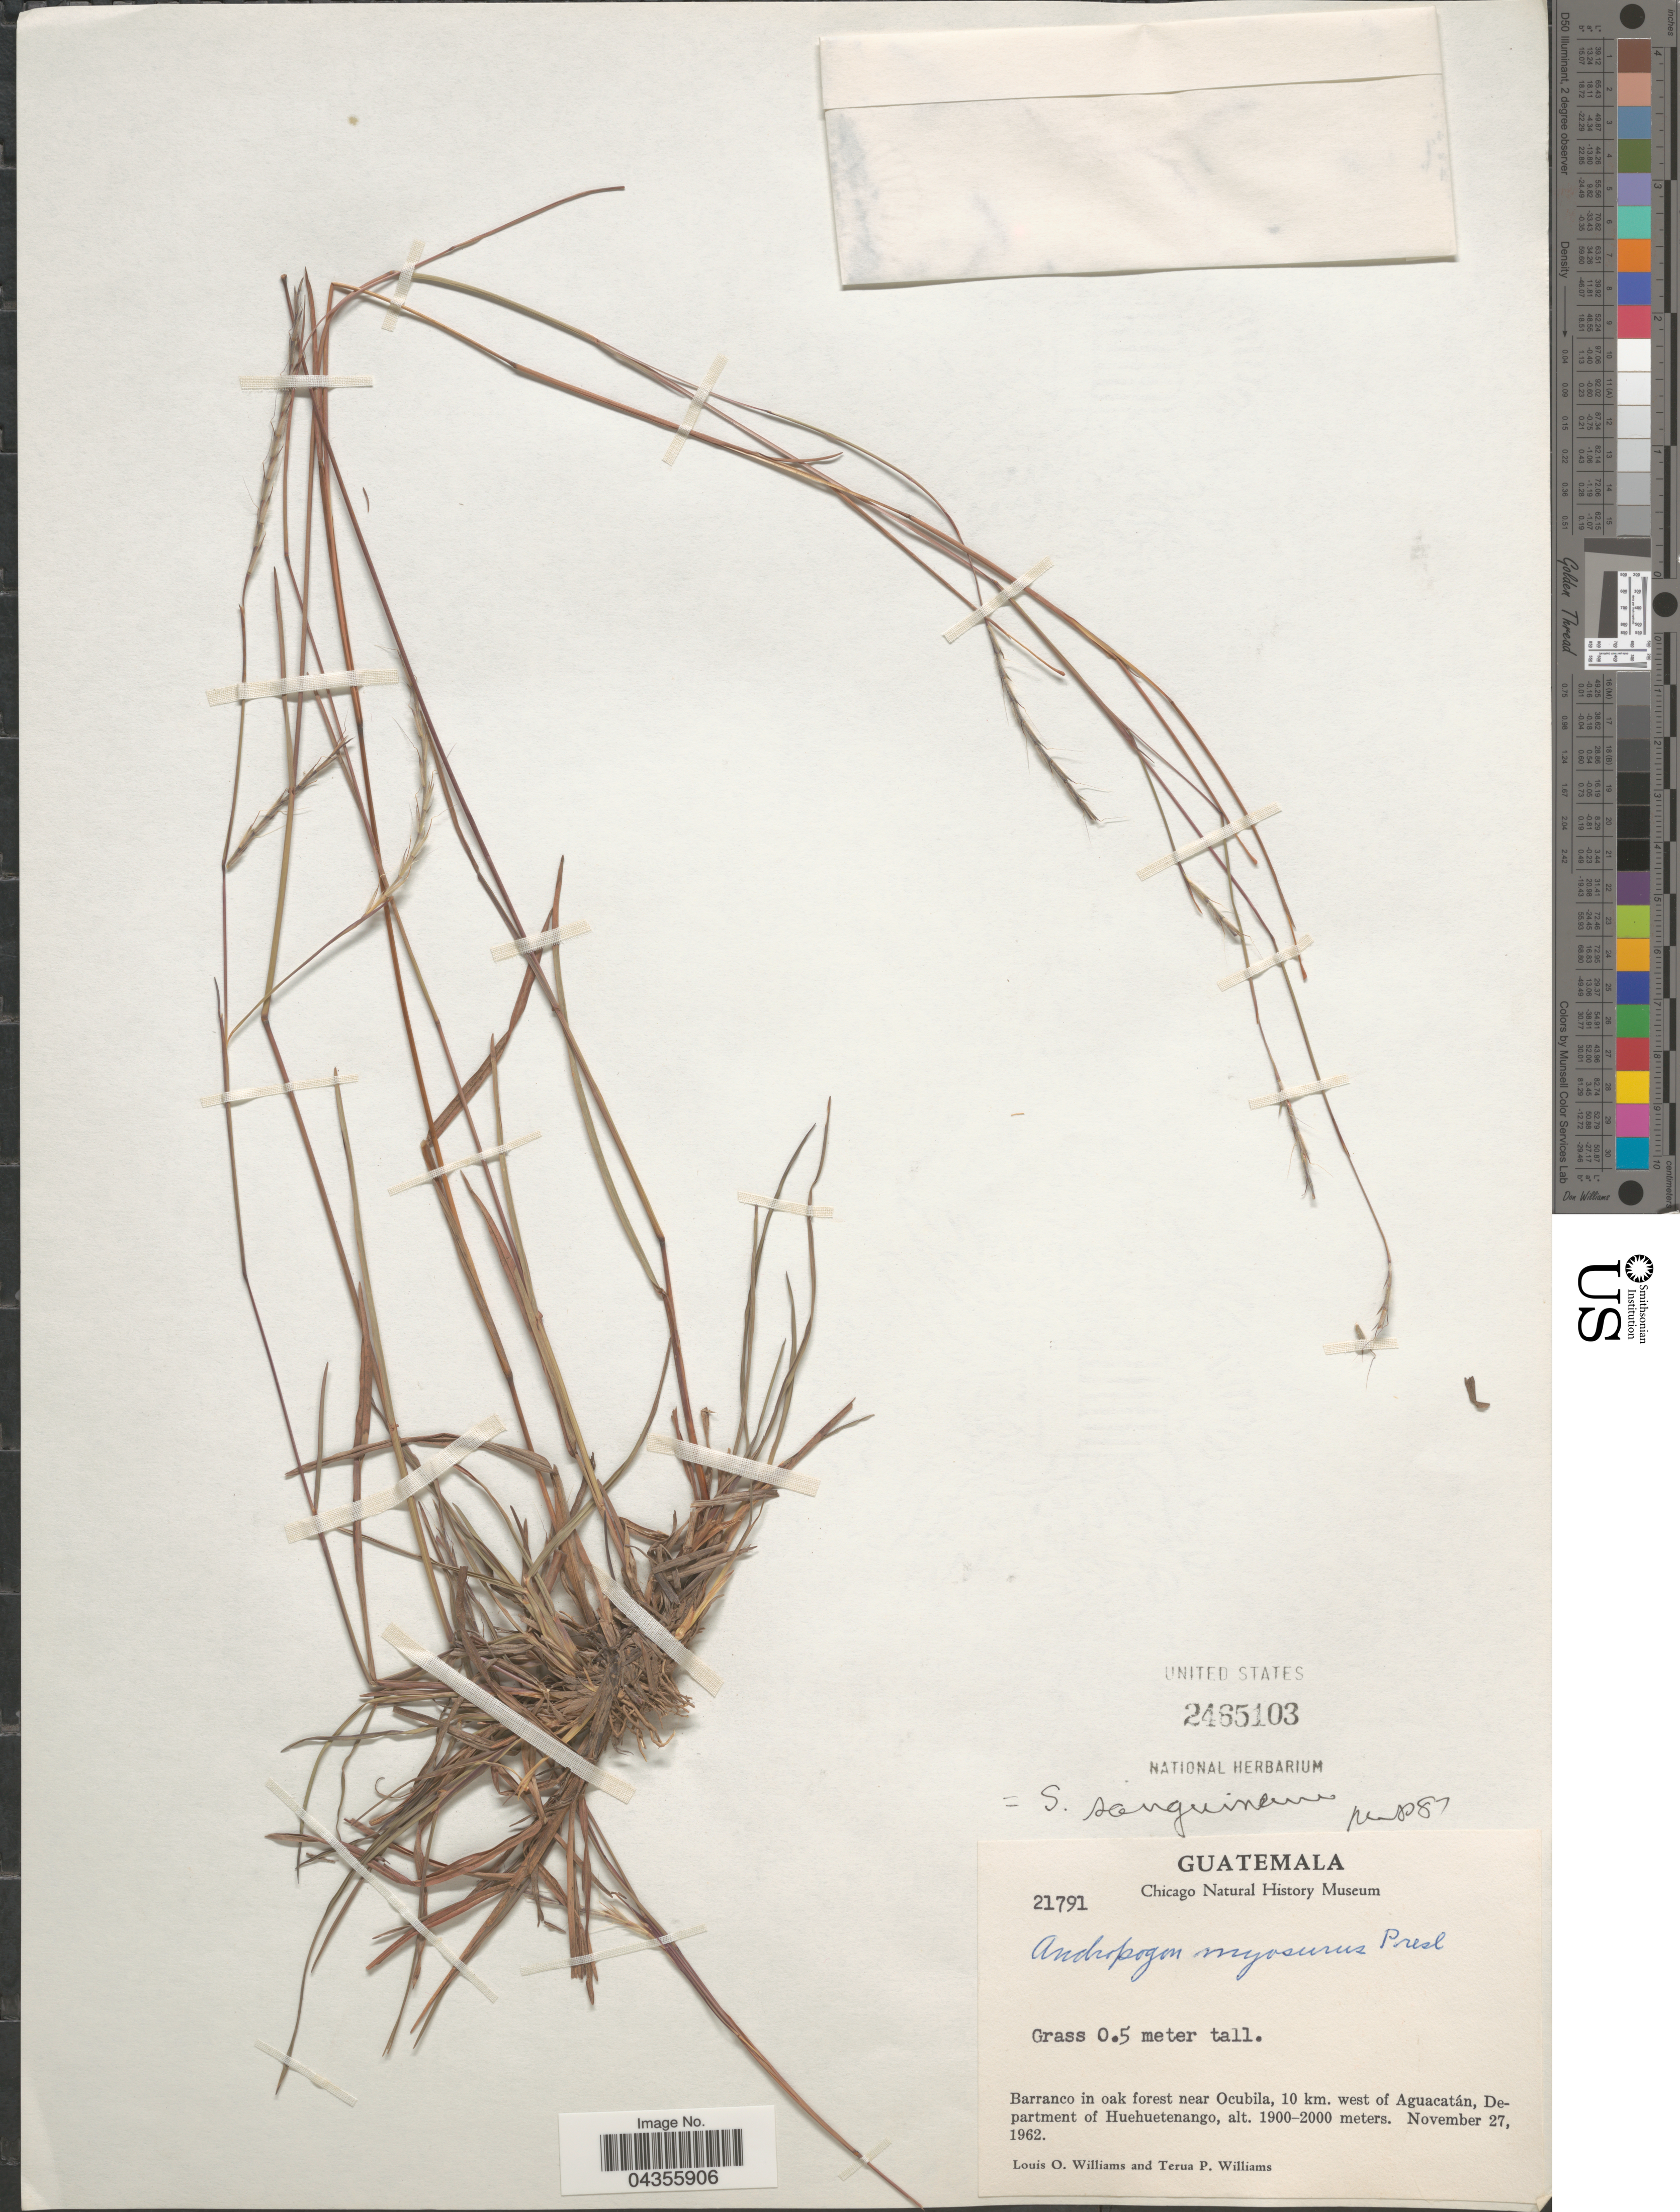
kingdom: Plantae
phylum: Tracheophyta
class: Liliopsida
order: Poales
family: Poaceae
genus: Schizachyrium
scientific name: Schizachyrium sanguineum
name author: (Retz.) Alston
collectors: L. O. Williams & T. Williams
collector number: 21791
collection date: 1962-11-27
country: Guatemala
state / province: Huehuetenango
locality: Barranco in oak forest near Ocubila, 10 km. west of Aguacatán, Department of Huehuetenango.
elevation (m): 1900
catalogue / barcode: US 2465103